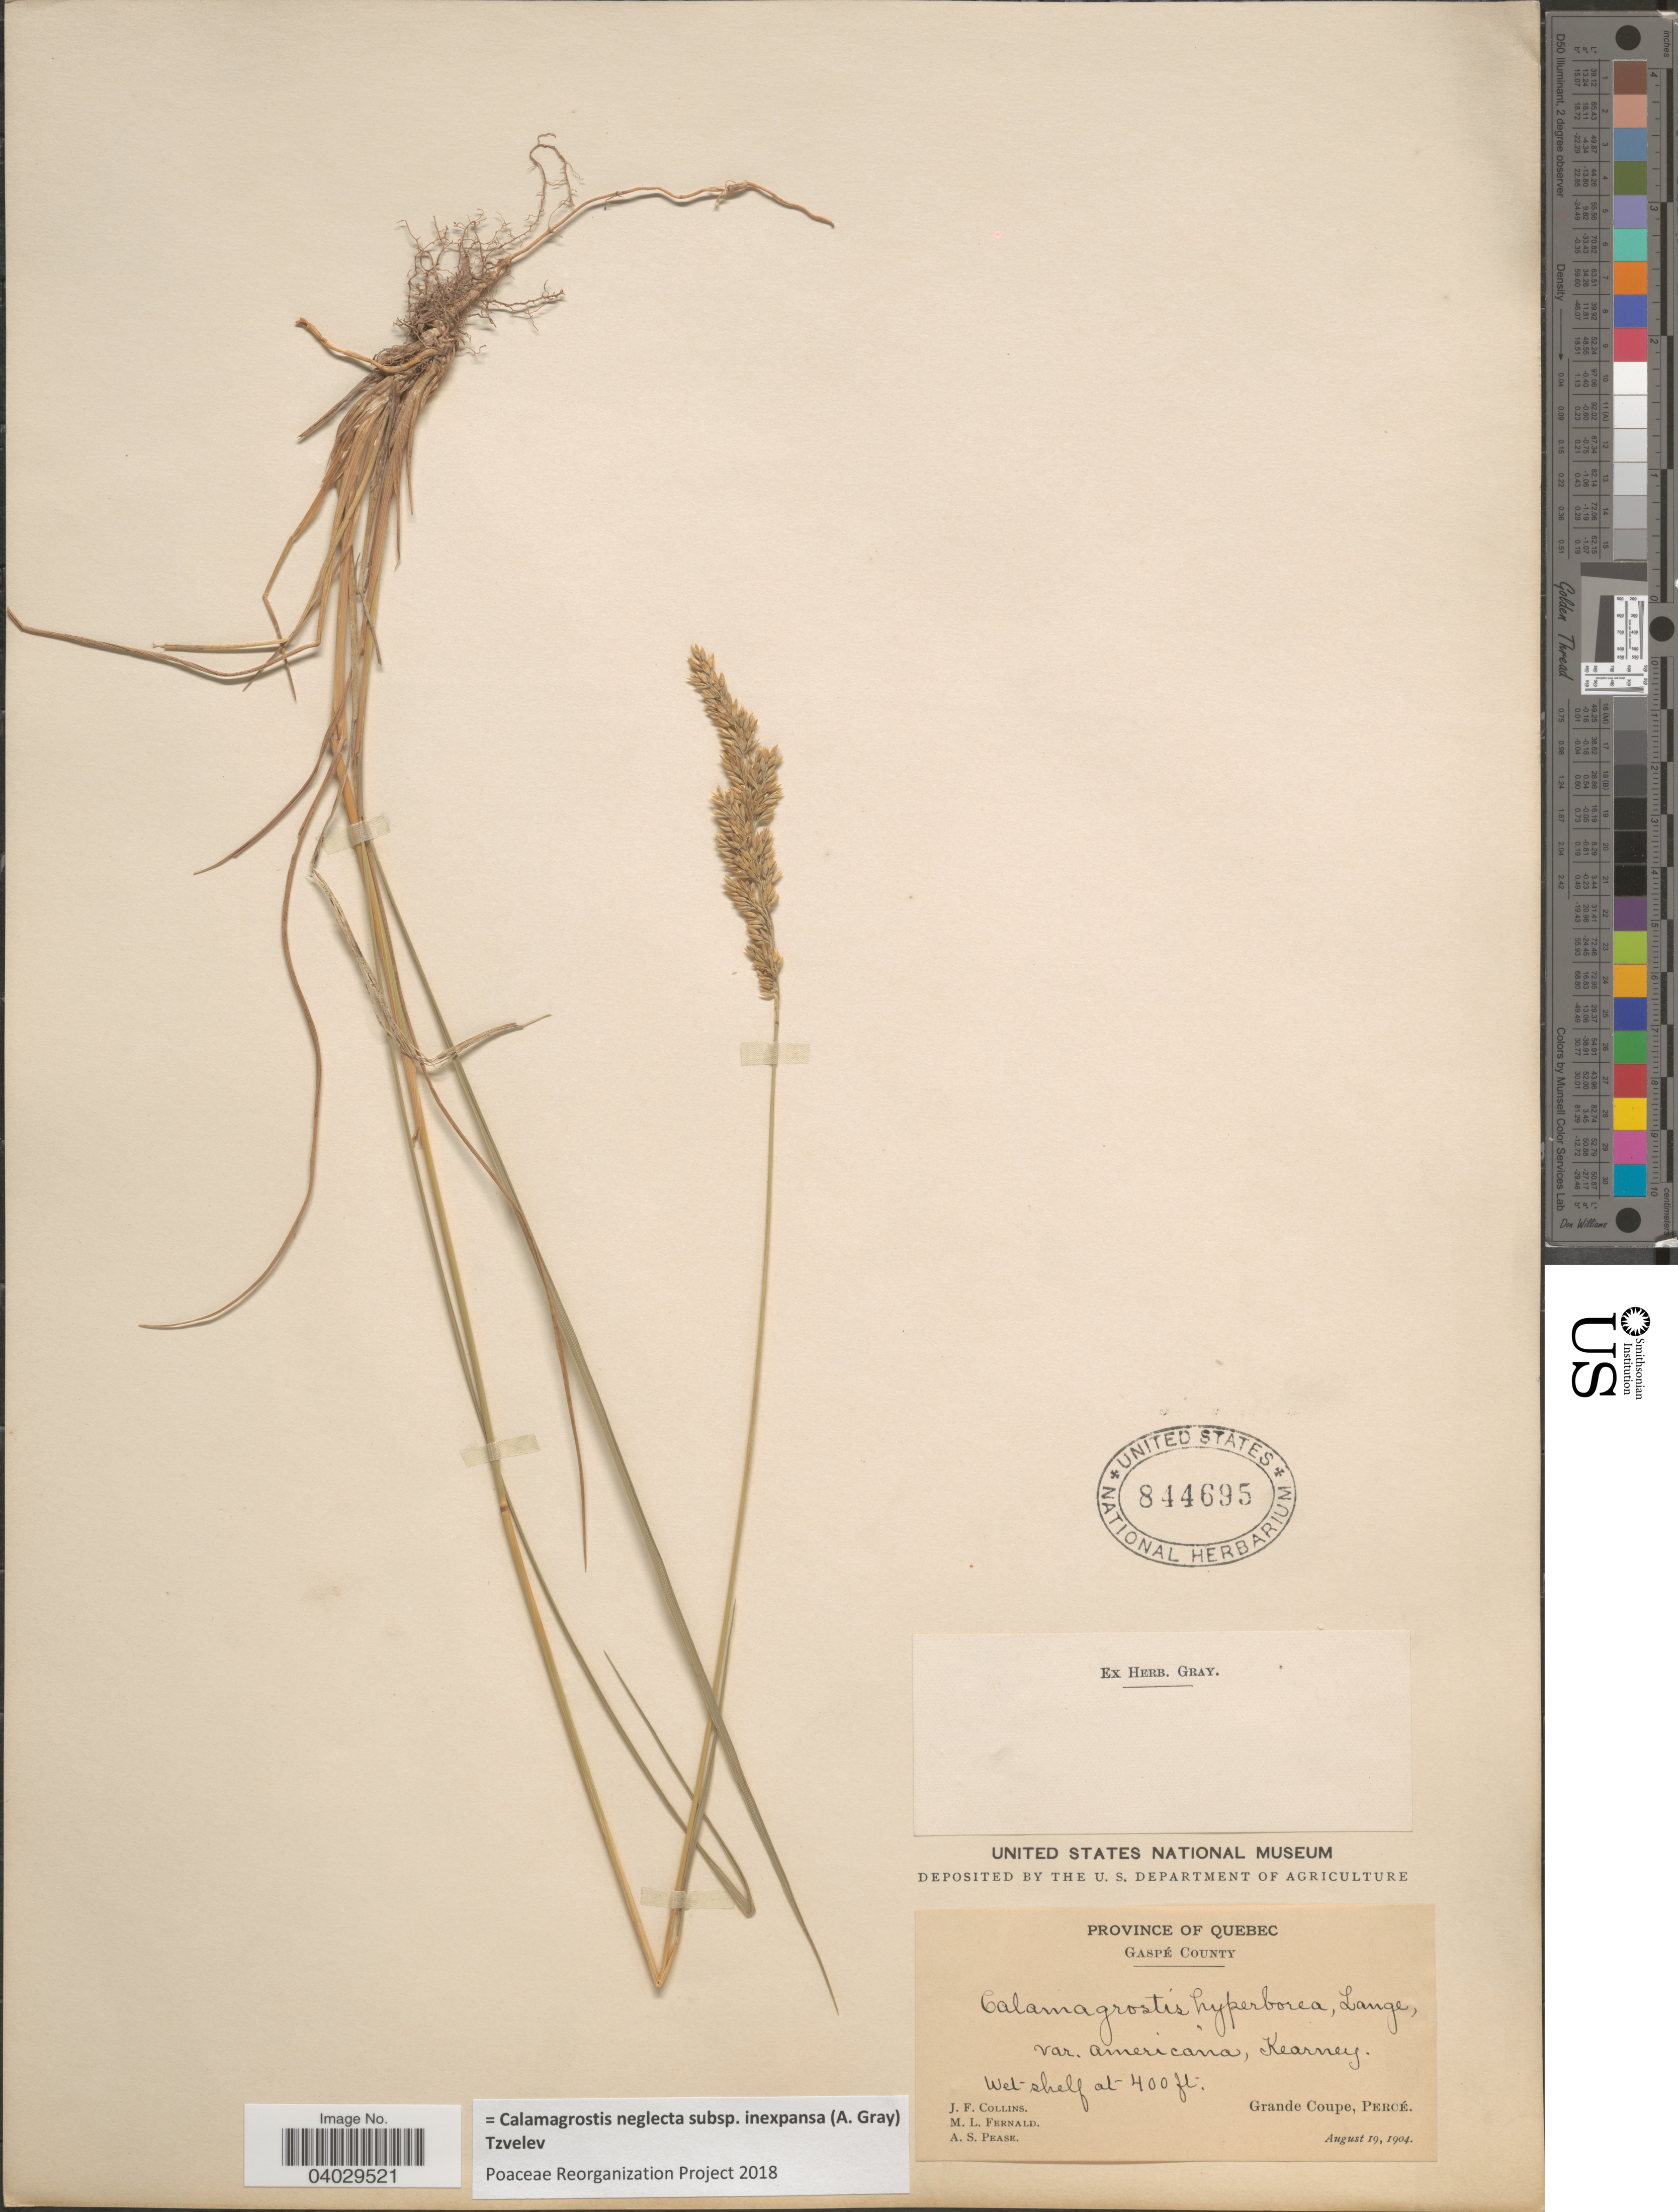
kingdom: Plantae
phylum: Tracheophyta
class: Liliopsida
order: Poales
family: Poaceae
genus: Calamagrostis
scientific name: Calamagrostis neglecta subsp. inexpansa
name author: (A. Gray) Tzvelev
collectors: J. Collins, M. L. Fernald & A. S. Pease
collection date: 1904-08-19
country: Canada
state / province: Quebec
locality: Gaspé County. Grande Coupe, Percé.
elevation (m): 122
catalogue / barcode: US 844695